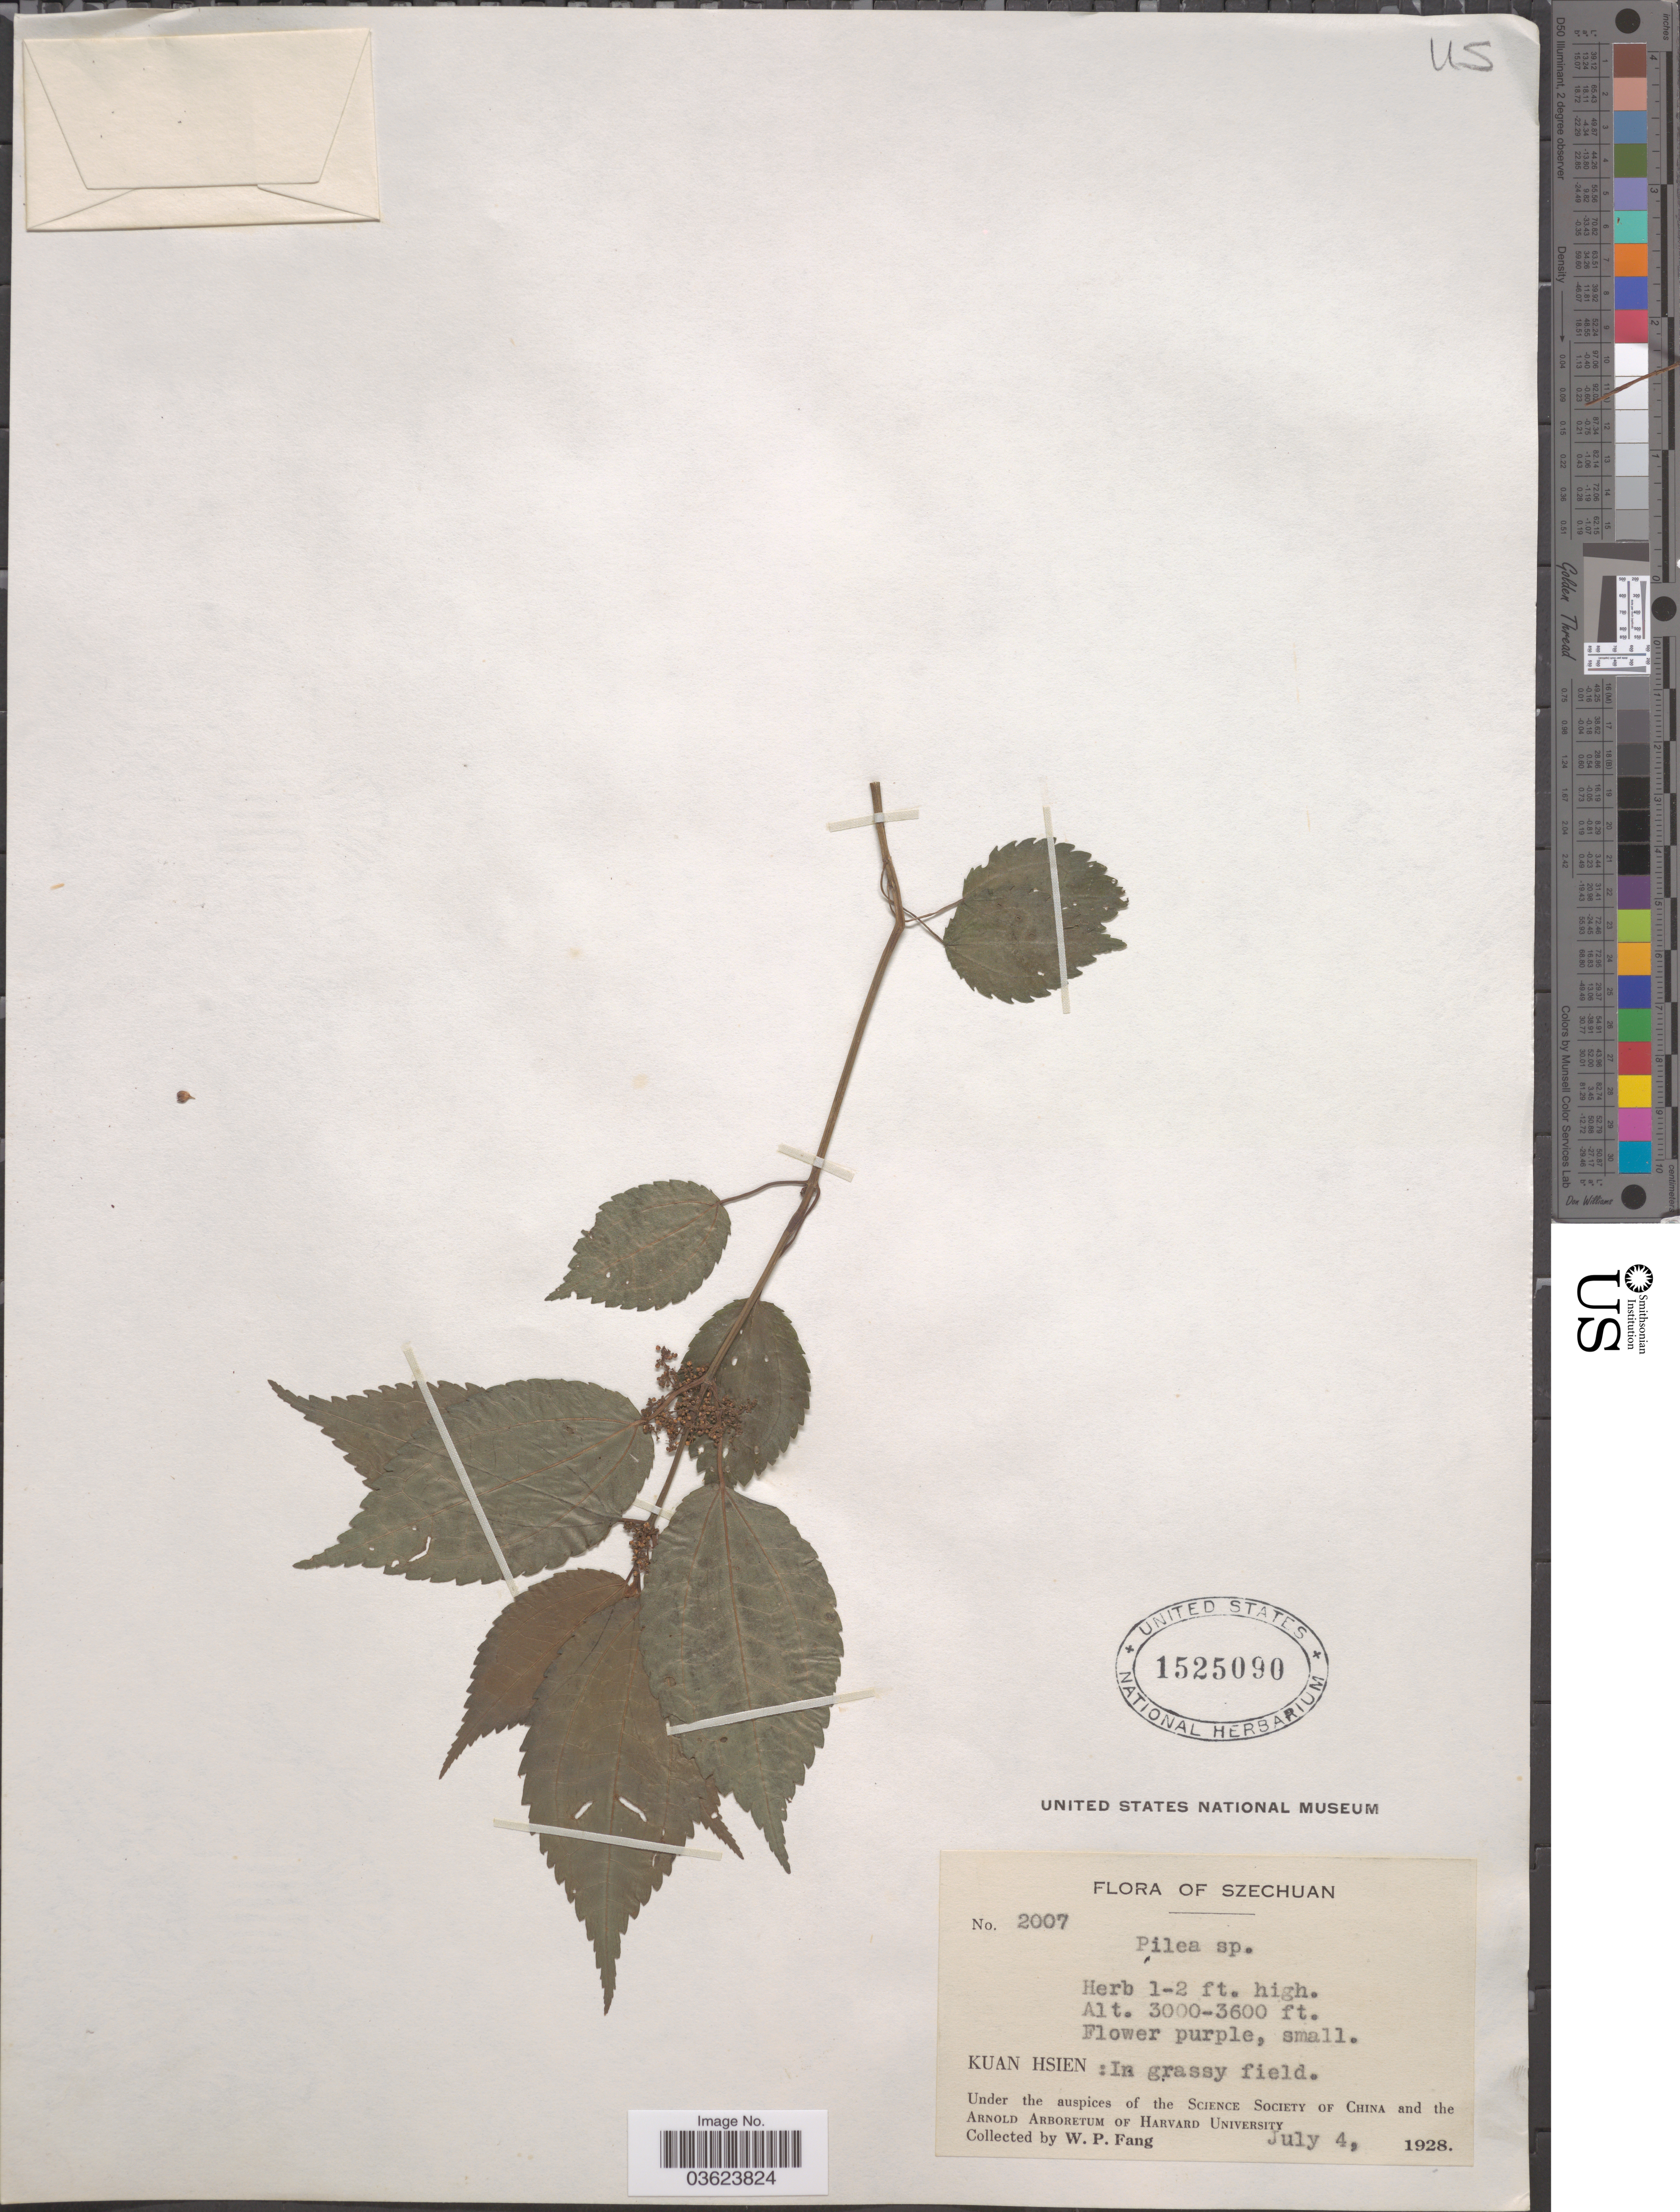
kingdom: Plantae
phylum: Tracheophyta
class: Magnoliopsida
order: Rosales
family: Urticaceae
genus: Pilea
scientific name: Pilea sp.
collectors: W. P. Fang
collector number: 2007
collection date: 1928-07-04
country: China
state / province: Sichuan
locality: Szechuan. Kuan Hsien: In grassy field.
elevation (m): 914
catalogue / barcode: US 1525090